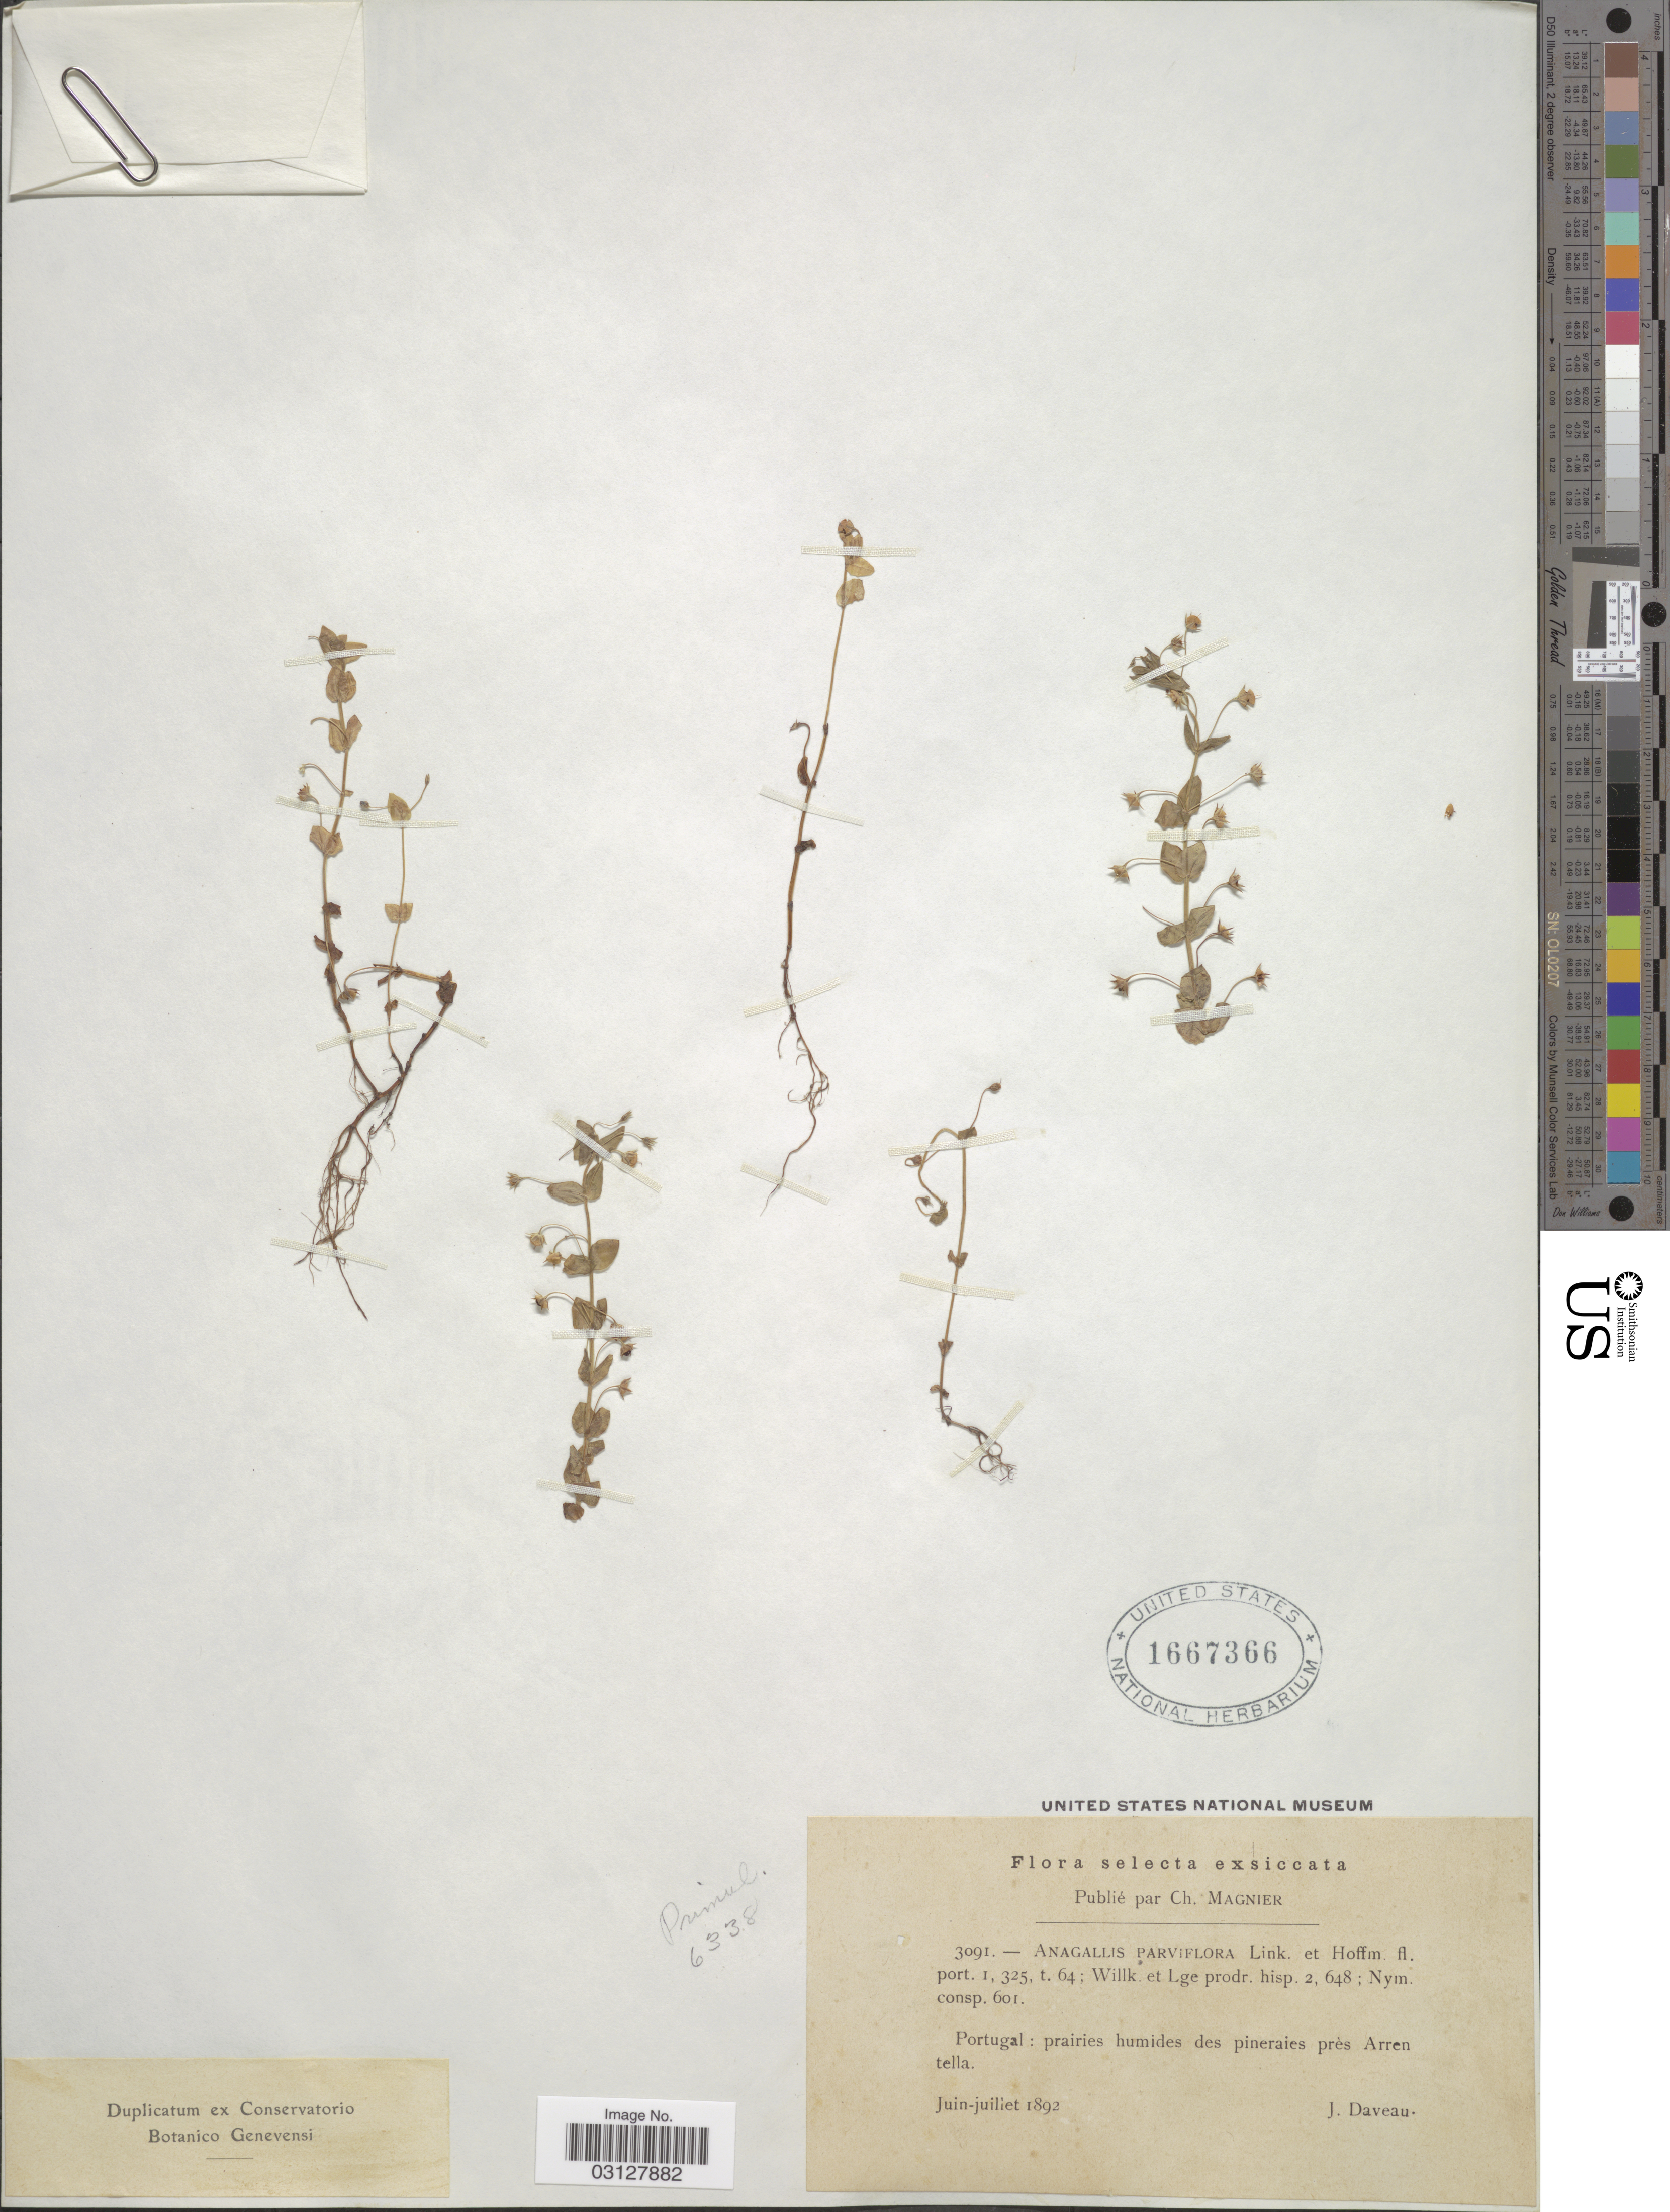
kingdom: Plantae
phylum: Tracheophyta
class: Magnoliopsida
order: Ericales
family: Primulaceae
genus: Anagallis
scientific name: Anagallis parviflora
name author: Hoffmanns. & Link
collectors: J. Daveau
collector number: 3091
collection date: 1892-06/1892-07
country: Portugal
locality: Prairies humides des pineraies près Arren tella.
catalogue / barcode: US 1667366